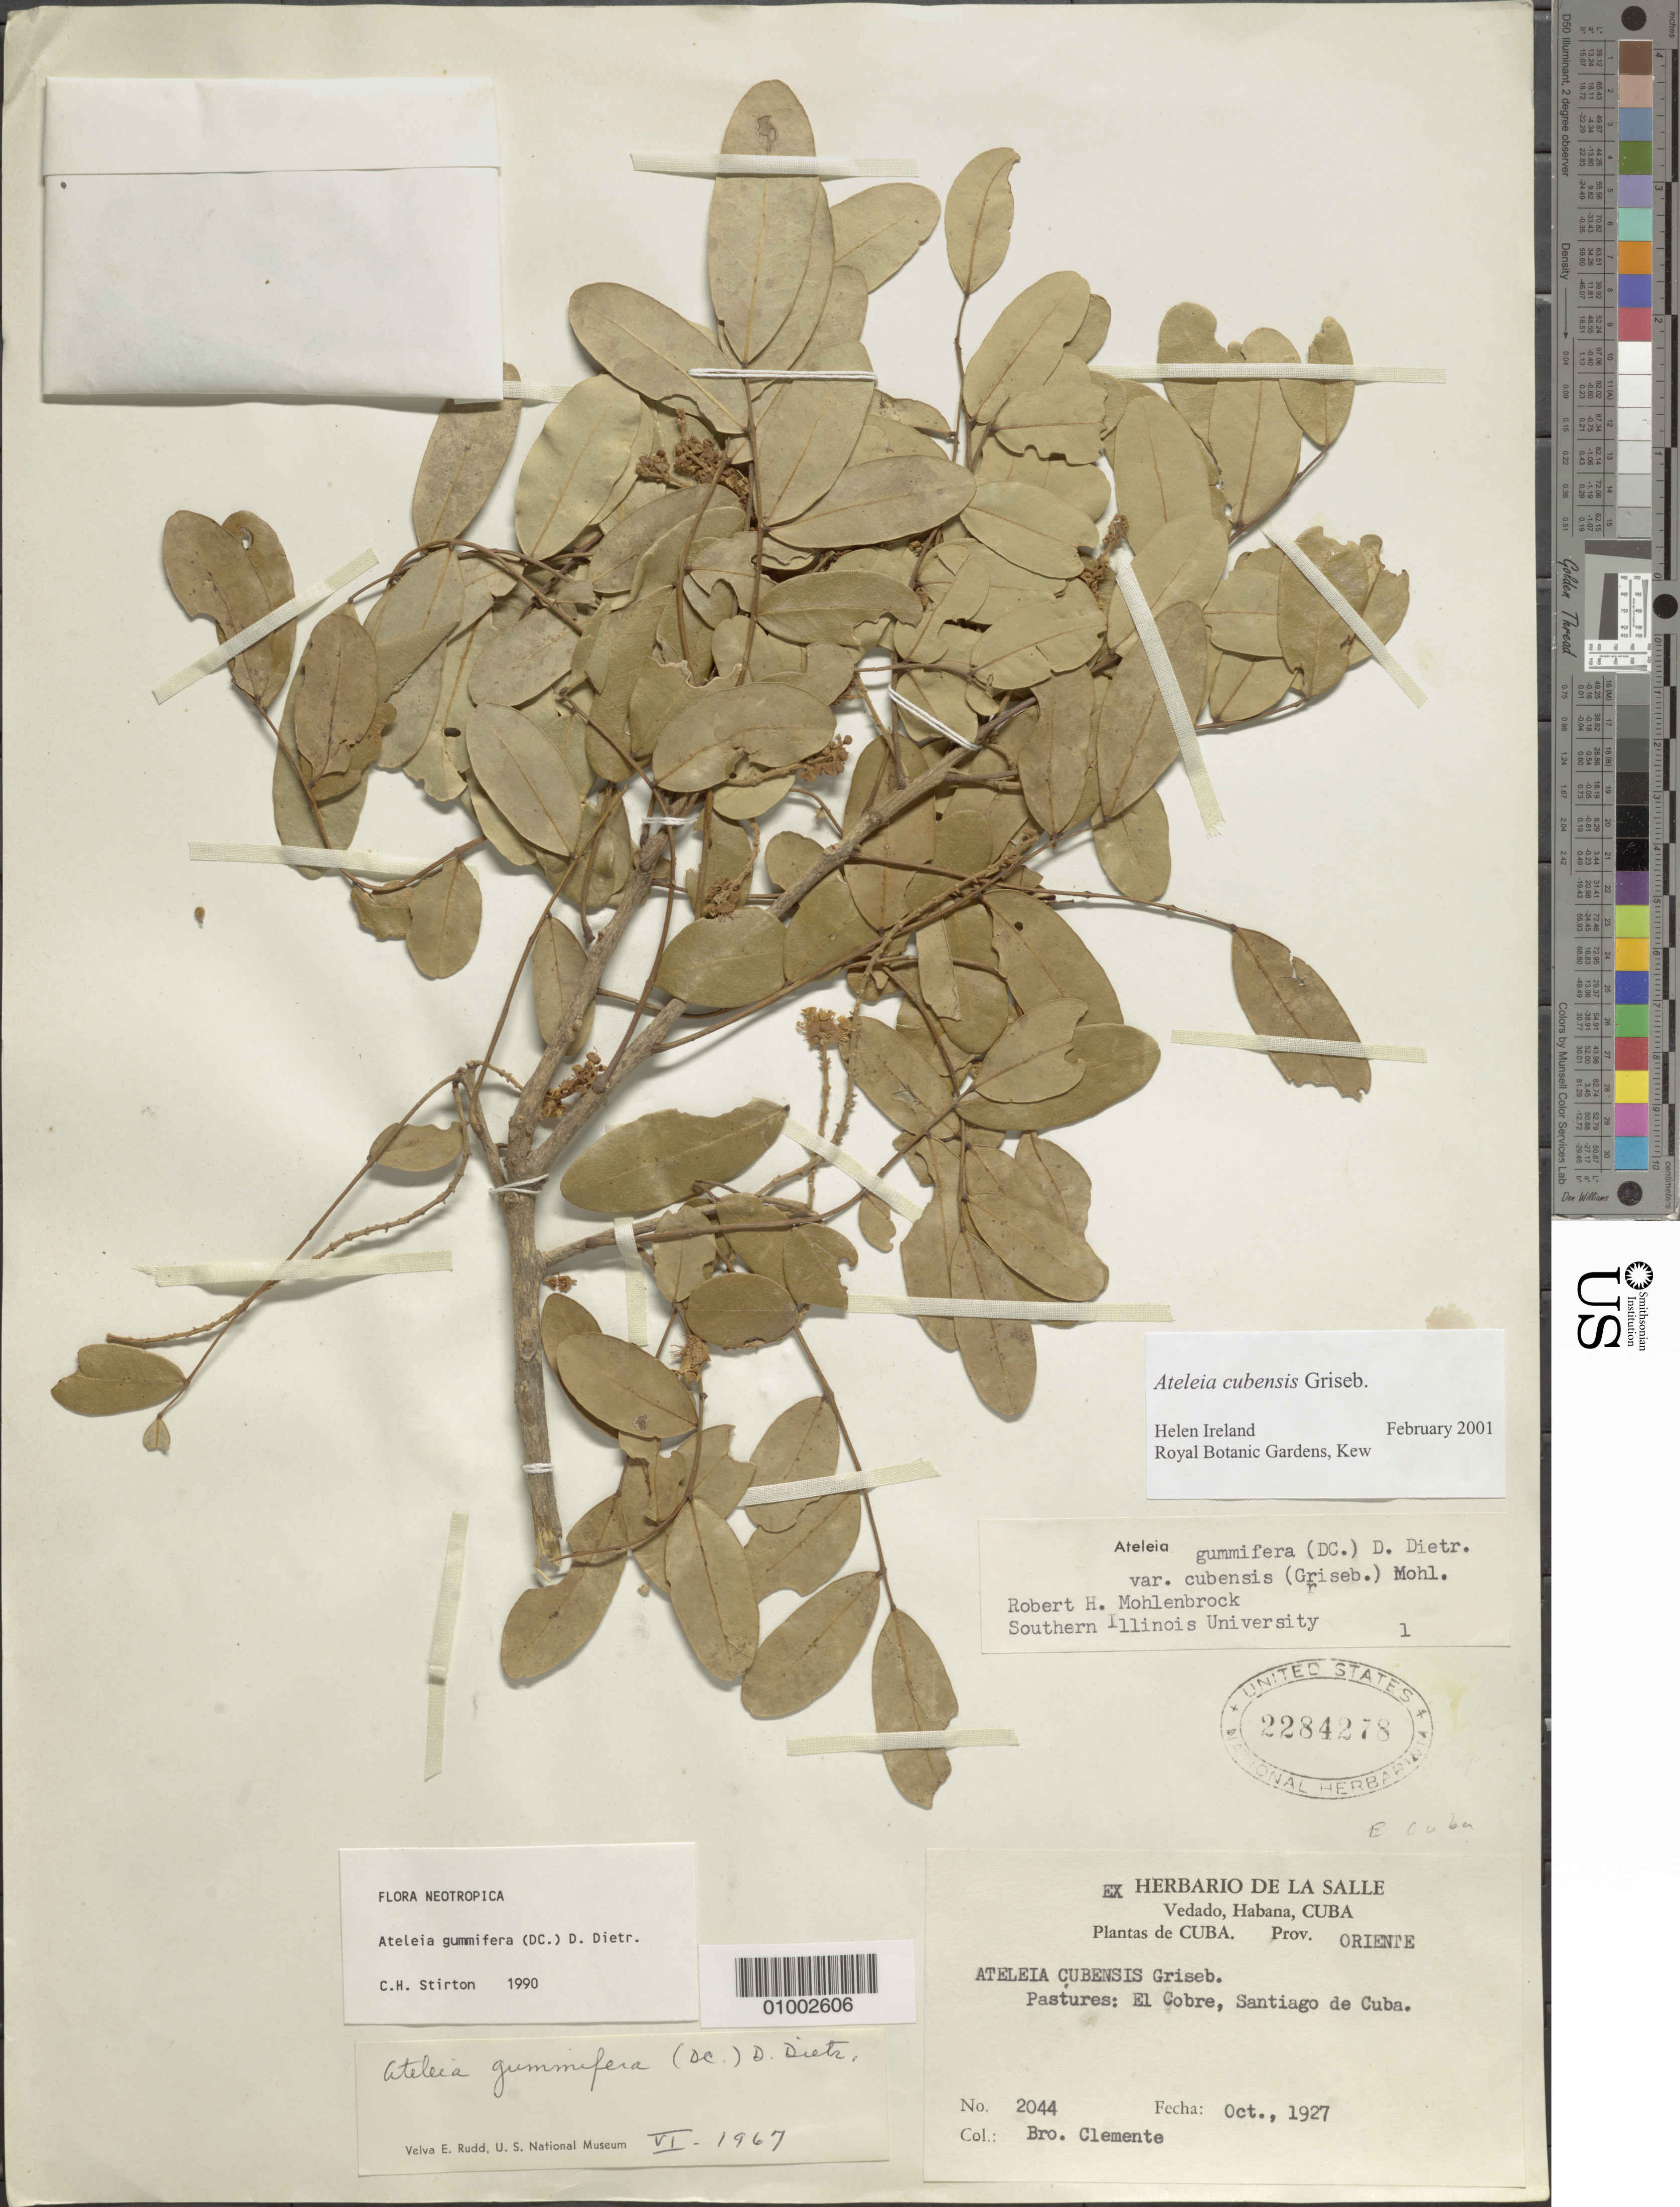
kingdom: Plantae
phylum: Tracheophyta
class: Magnoliopsida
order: Fabales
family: Fabaceae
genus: Ateleia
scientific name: Ateleia gummifera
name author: (Bertero ex DC.) D. Dietr.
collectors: Bro. Clemente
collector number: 2044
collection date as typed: Oct 1927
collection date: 1927-10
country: Cuba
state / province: Santiago de Cuba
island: Cuba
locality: El Gobre, Santiago de Cuba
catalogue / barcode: US 2284278